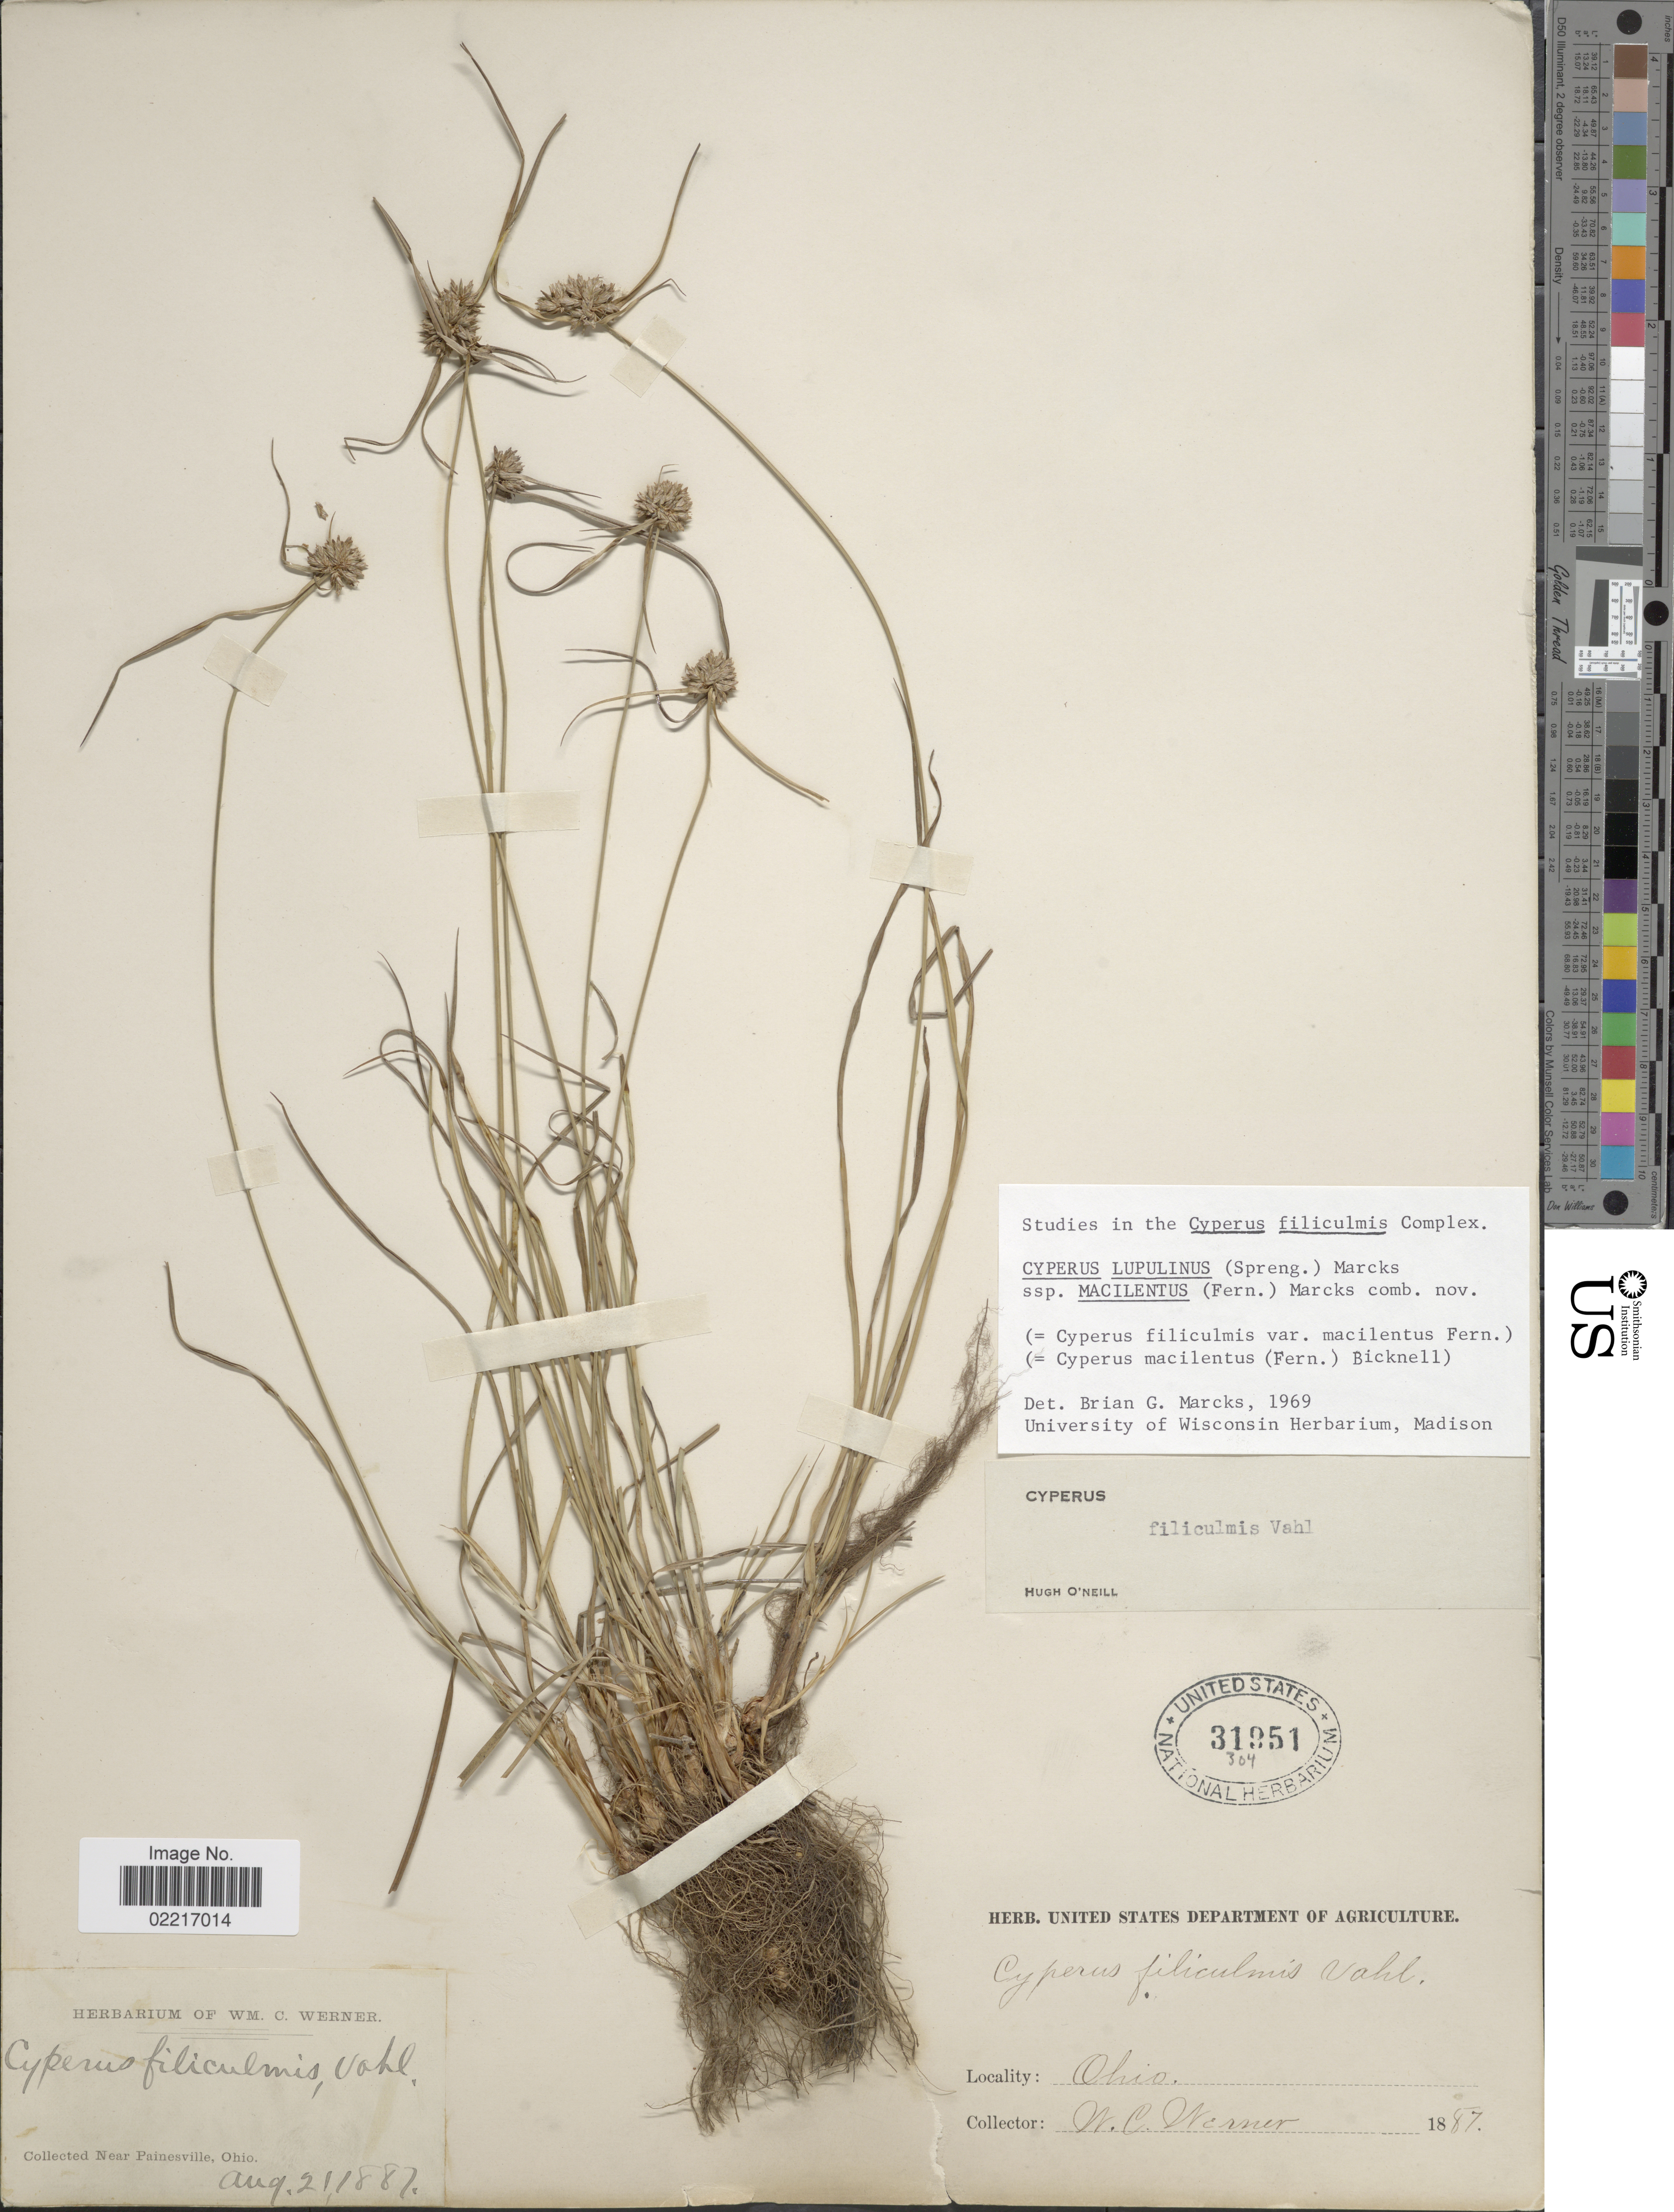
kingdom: Plantae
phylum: Tracheophyta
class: Liliopsida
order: Poales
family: Cyperaceae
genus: Cyperus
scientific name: Cyperus lupulinus subsp. macilentus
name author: (Fernald) Marcks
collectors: W. Werner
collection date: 1887-08-21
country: United States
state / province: Ohio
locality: Near Painesville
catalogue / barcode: US 31951